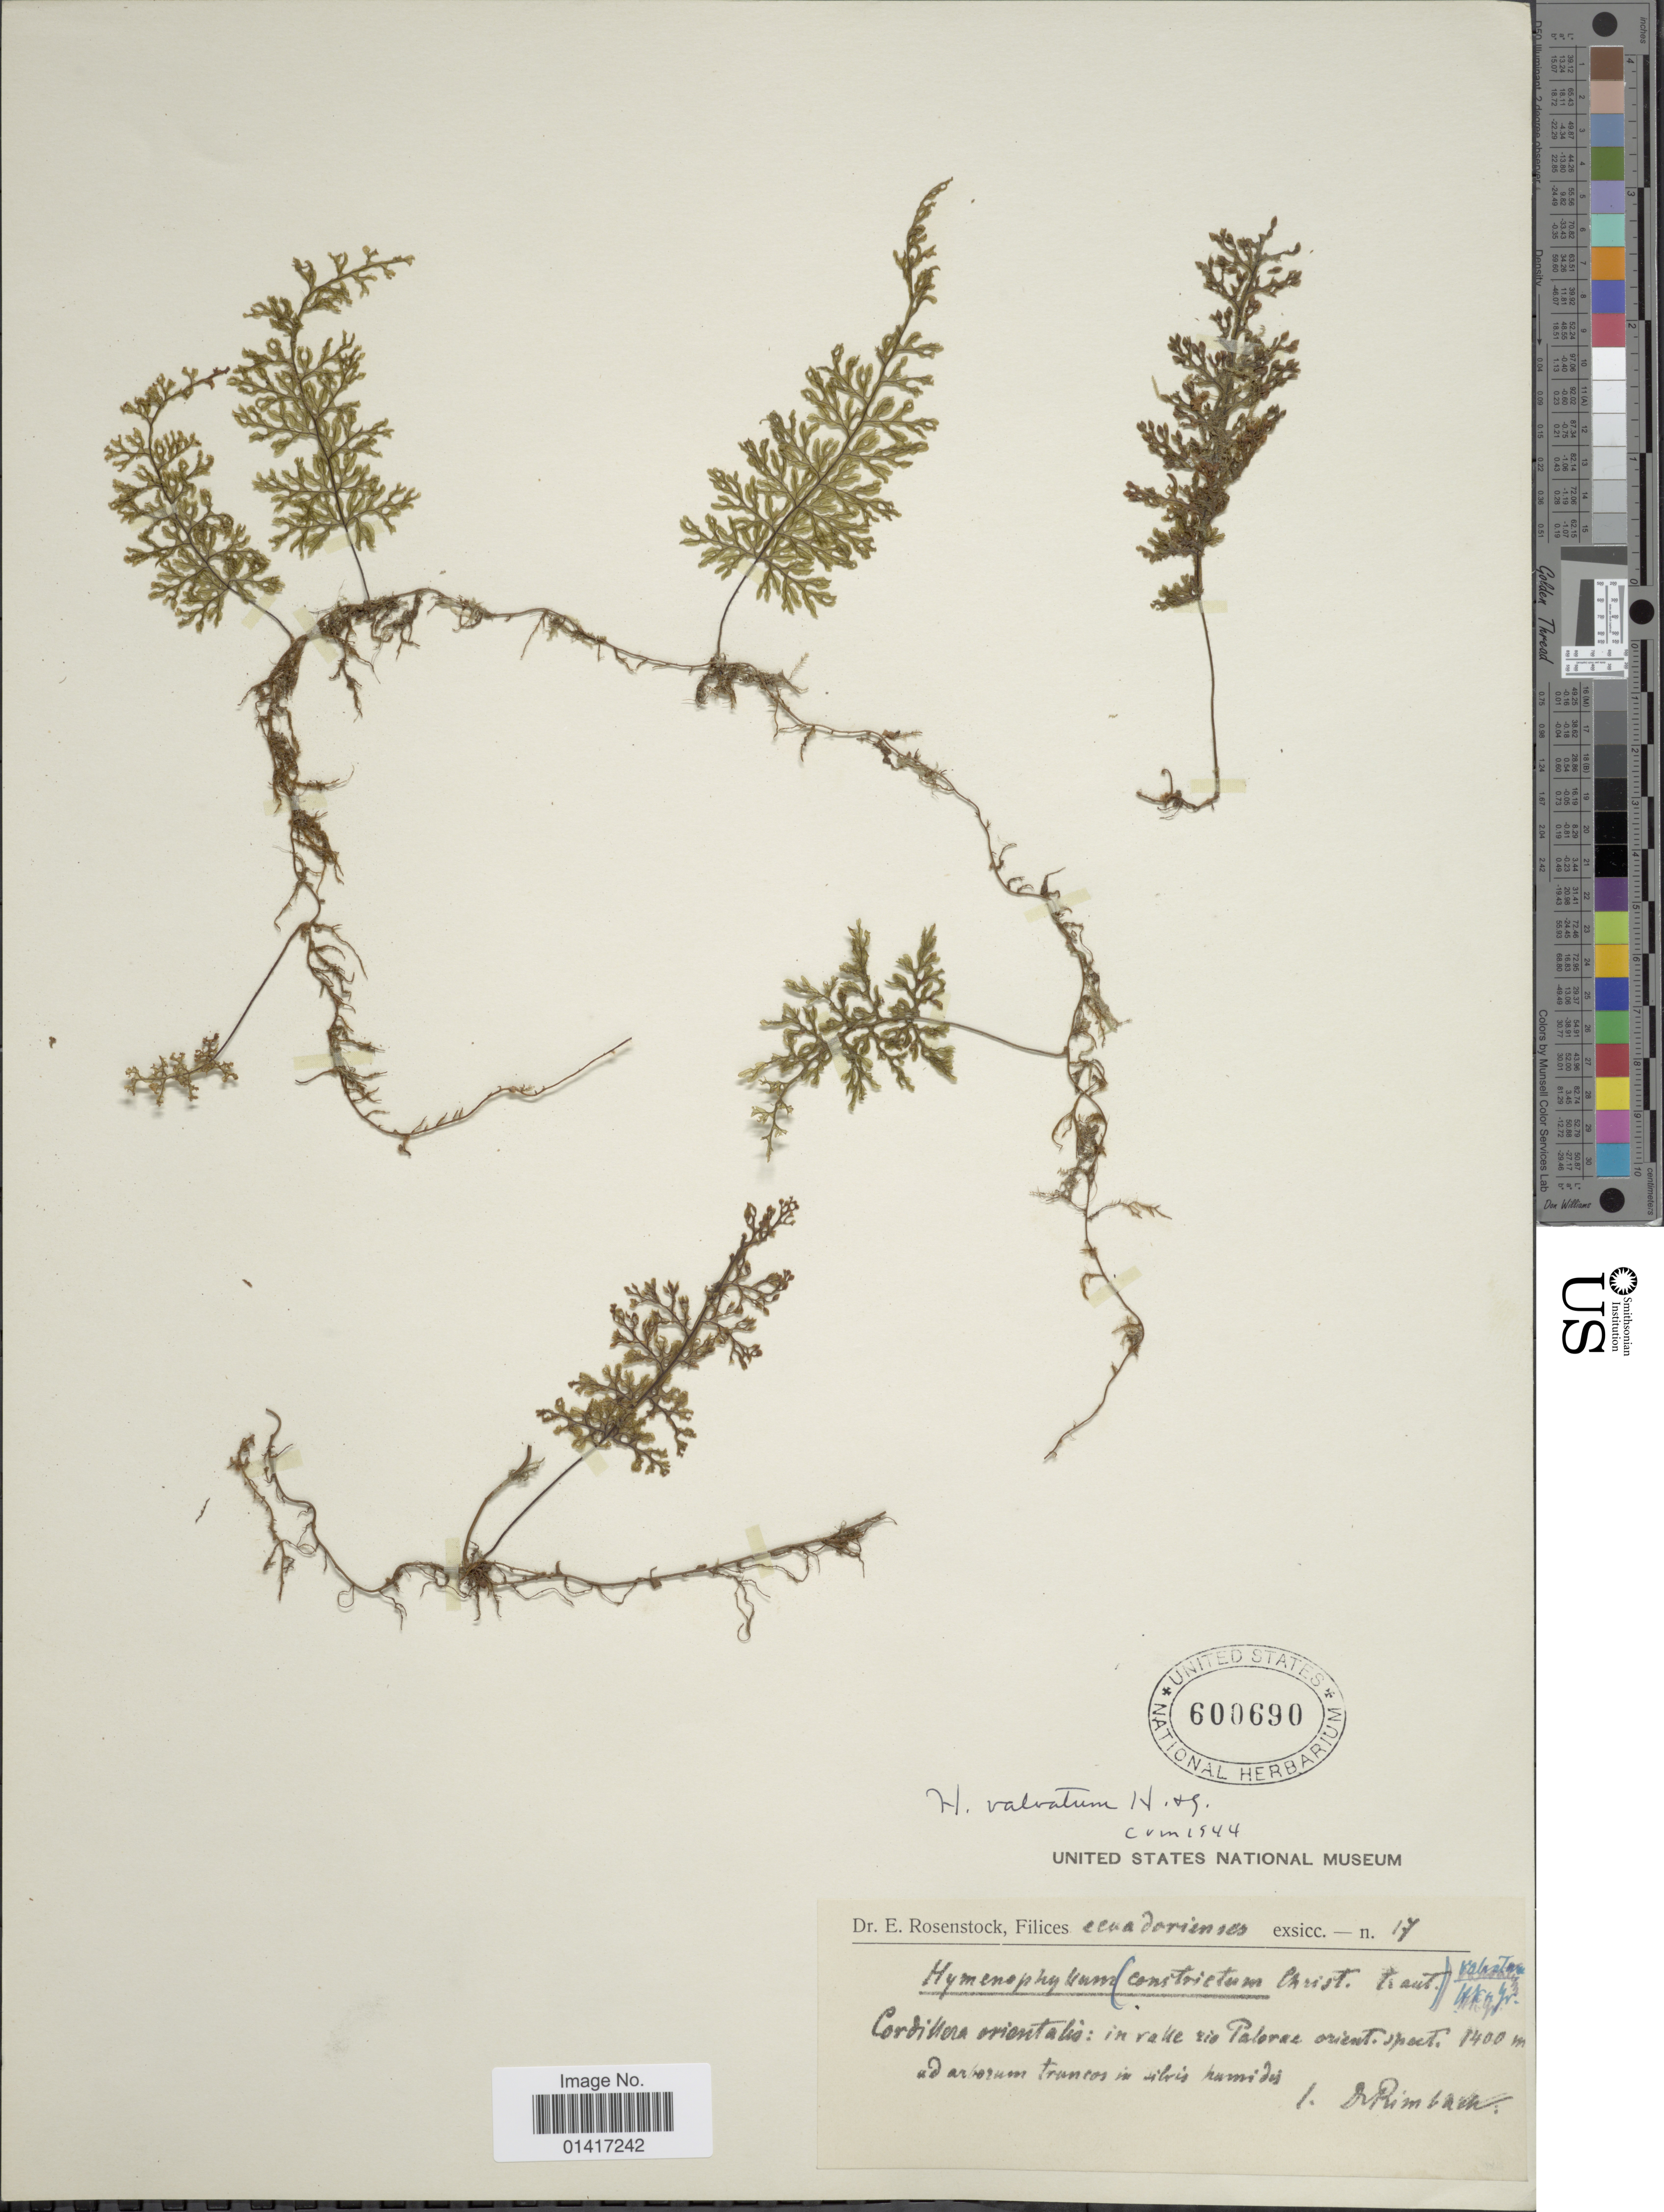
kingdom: Plantae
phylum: Tracheophyta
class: Polypodiopsida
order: Hymenophyllales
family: Hymenophyllaceae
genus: Hymenophyllum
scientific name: Hymenophyllum valvatum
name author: Hook. & Grev.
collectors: Rimbach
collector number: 17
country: Ecuador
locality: Cordillera orientalis: in valle rio Palorae orient. spect.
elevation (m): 1400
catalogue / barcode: US 600690